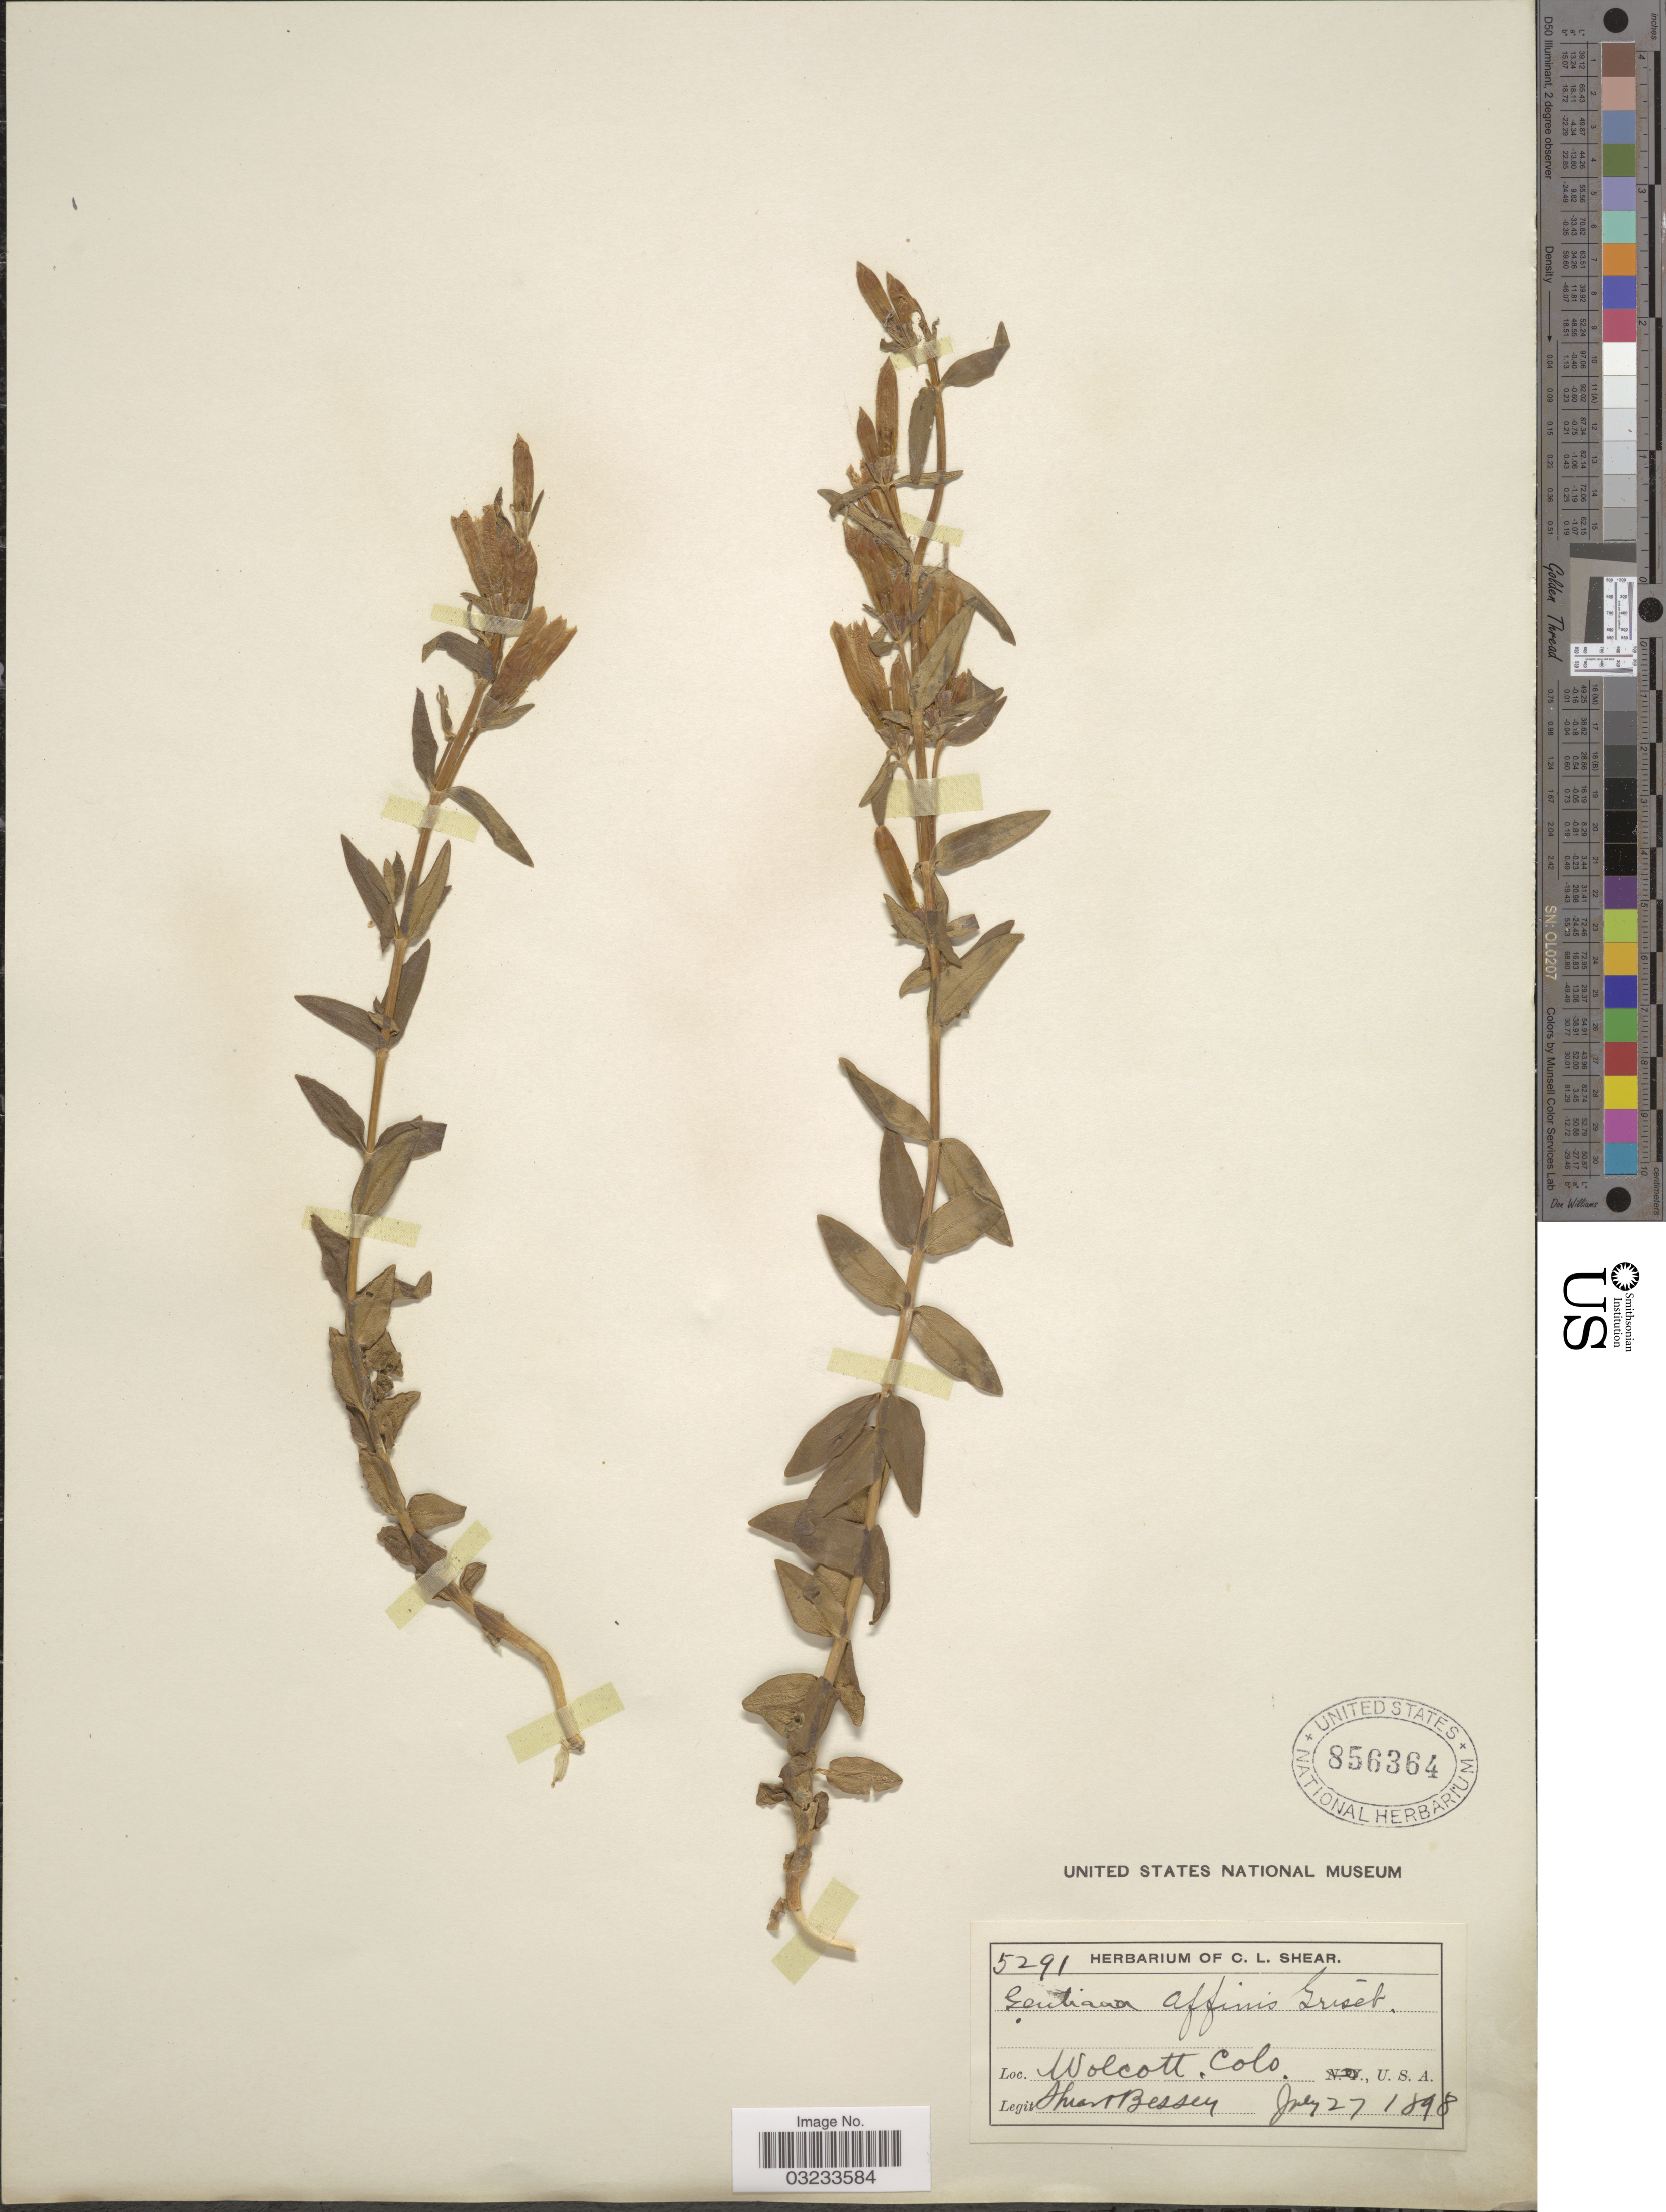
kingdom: Plantae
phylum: Tracheophyta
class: Magnoliopsida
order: Gentianales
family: Gentianaceae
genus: Gentiana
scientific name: Gentiana affinis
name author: Griseb.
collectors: C. L. Shear & -. Bessey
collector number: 5291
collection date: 1898-07-27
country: United States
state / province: Colorado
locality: Wolcott.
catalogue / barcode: US 856364